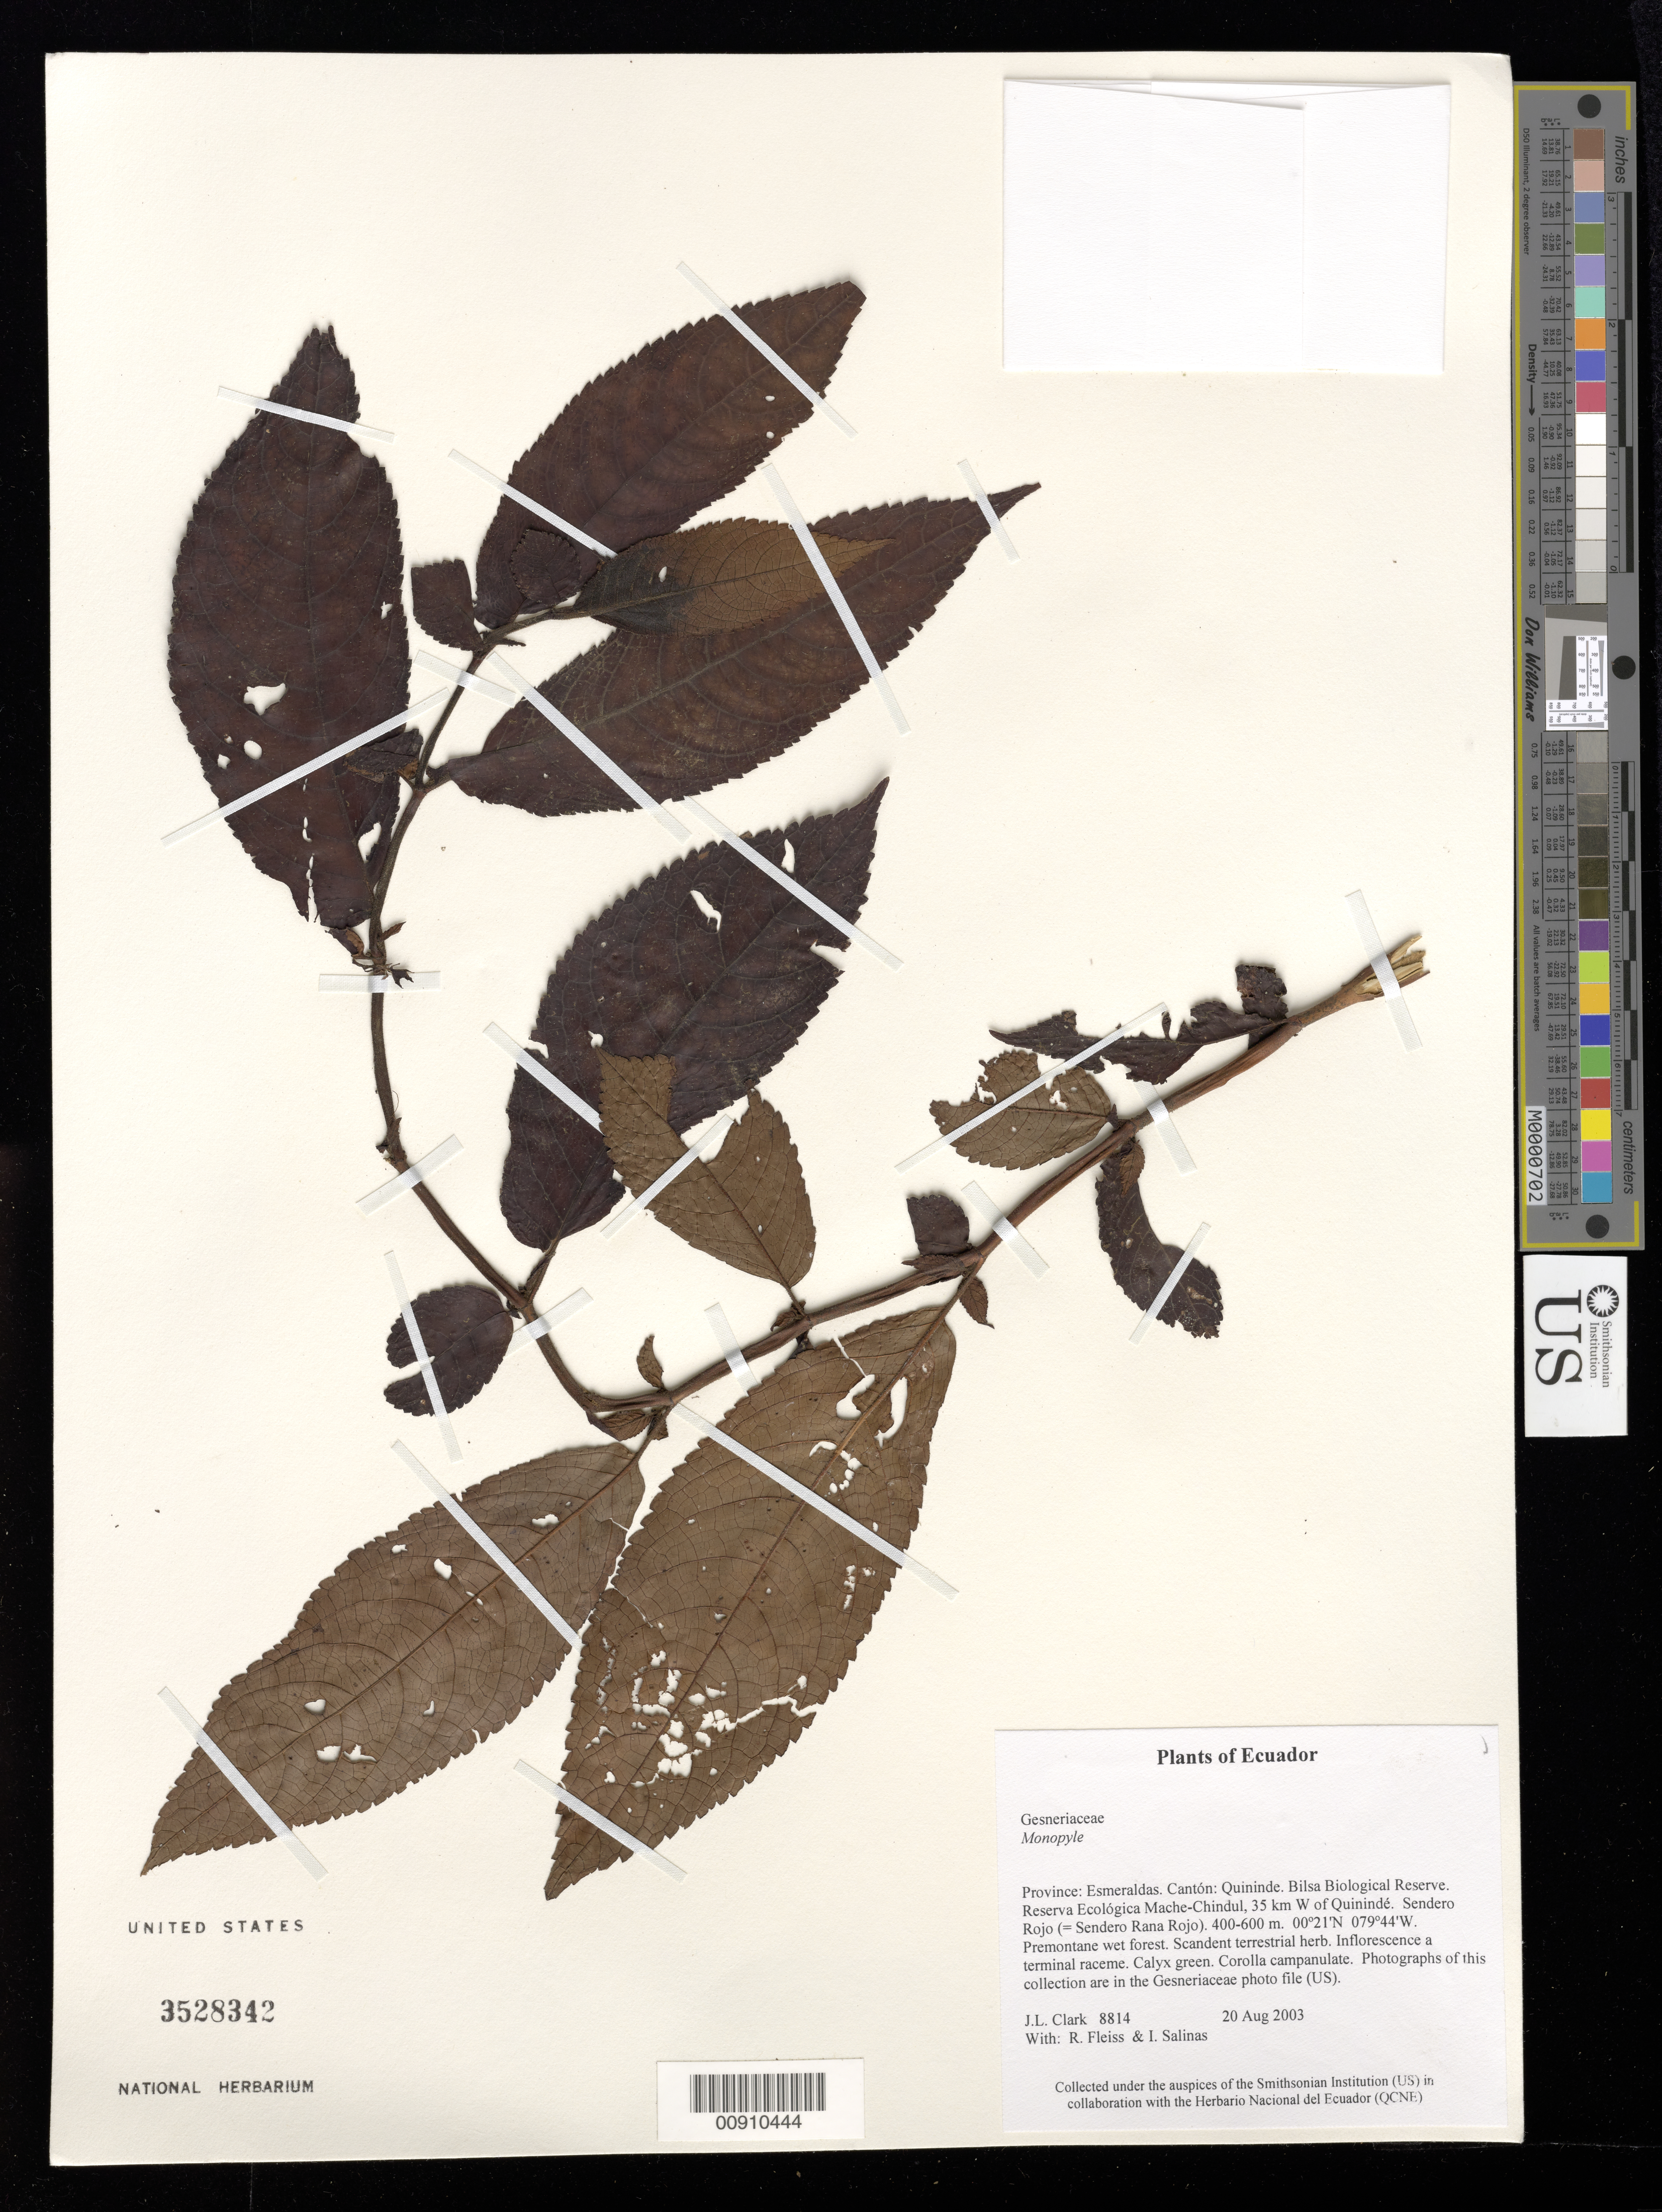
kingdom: Plantae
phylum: Tracheophyta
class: Magnoliopsida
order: Lamiales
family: Gesneriaceae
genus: Monopyle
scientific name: Monopyle sp.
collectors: J. L. Clark, R. Fleiss & I. Salinas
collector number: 8814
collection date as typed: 20 Aug 2003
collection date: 2003-08-20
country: Ecuador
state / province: Esmeraldas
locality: Quininde. Bilsa Biological Reserve. Reserva Ecológica Mache-Chindul, 35 km W of Quinindé. Sendero Rojo (= Sendero Rana Rojo).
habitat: Premontane wet forest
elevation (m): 400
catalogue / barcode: US 3528342